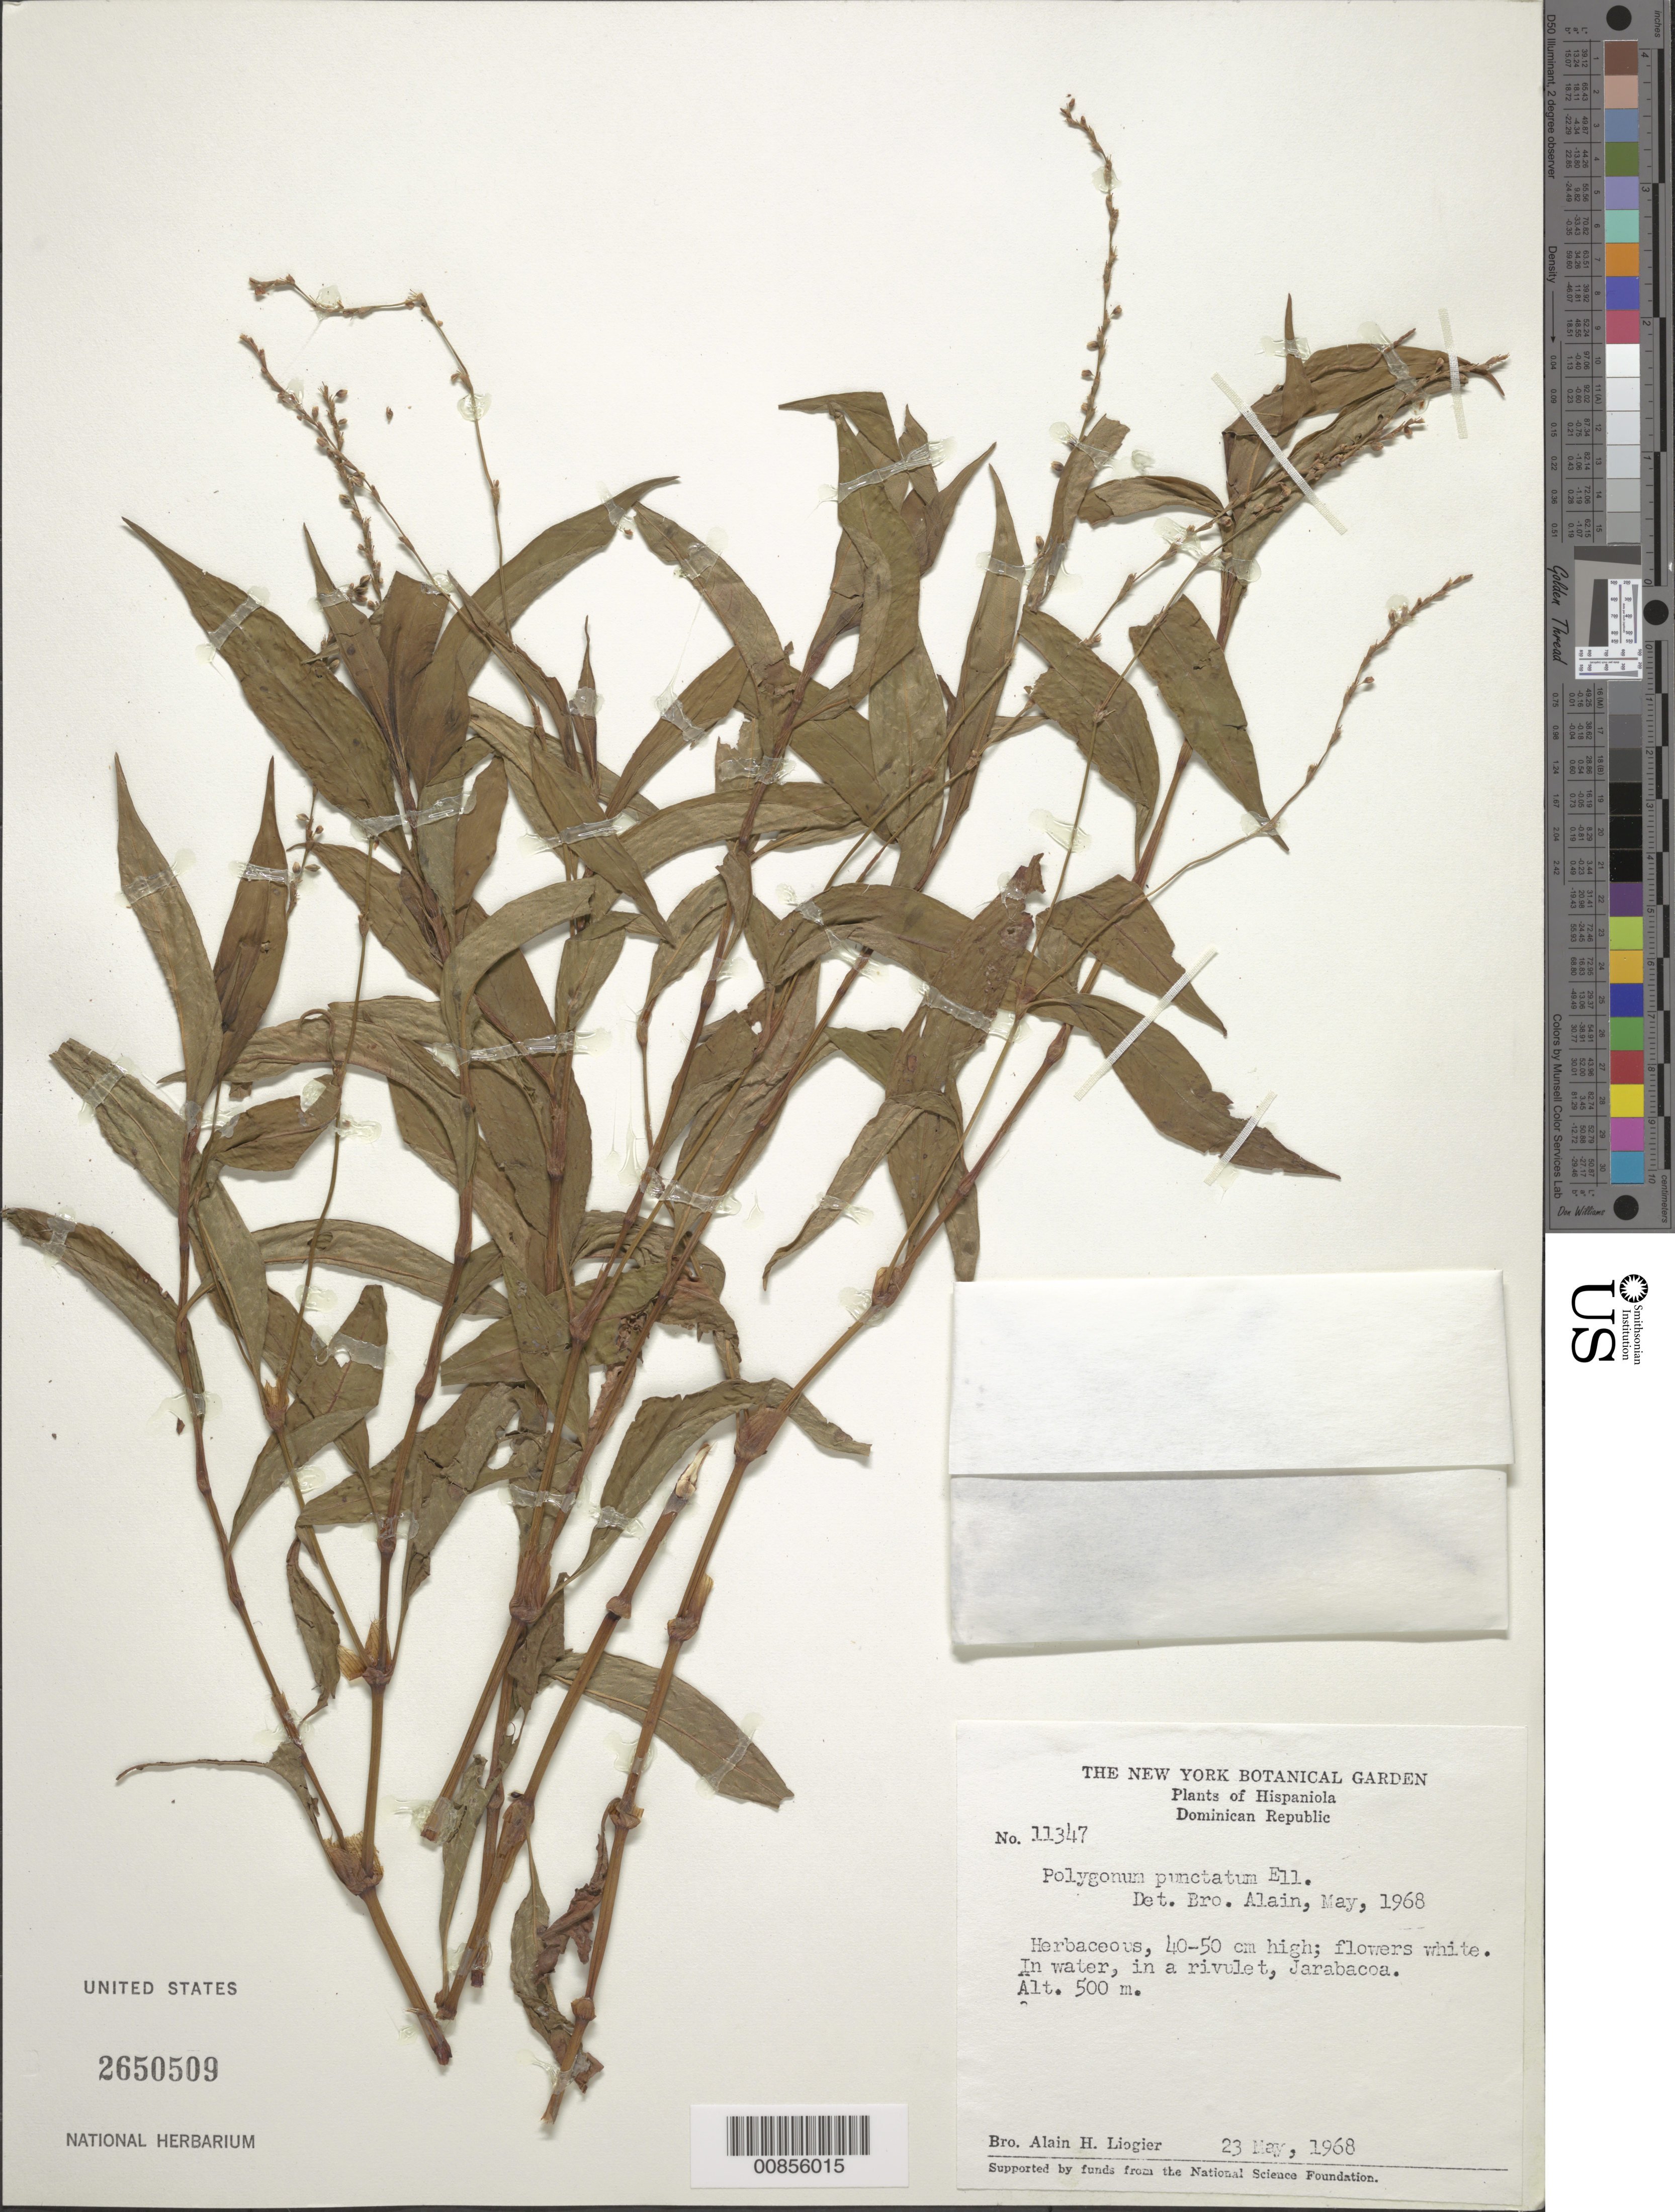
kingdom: Plantae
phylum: Tracheophyta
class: Magnoliopsida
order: Caryophyllales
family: Polygonaceae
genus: Polygonum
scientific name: Polygonum punctatum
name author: Elliott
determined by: Liogier, Alain H.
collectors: A. H. Liogier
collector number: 11347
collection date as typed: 23 May 1968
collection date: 1968-05-23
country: Dominican Republic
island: Hispaniola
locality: Jarabacoa.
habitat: In water, in a rivulet.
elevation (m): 500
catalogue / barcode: US 2650509